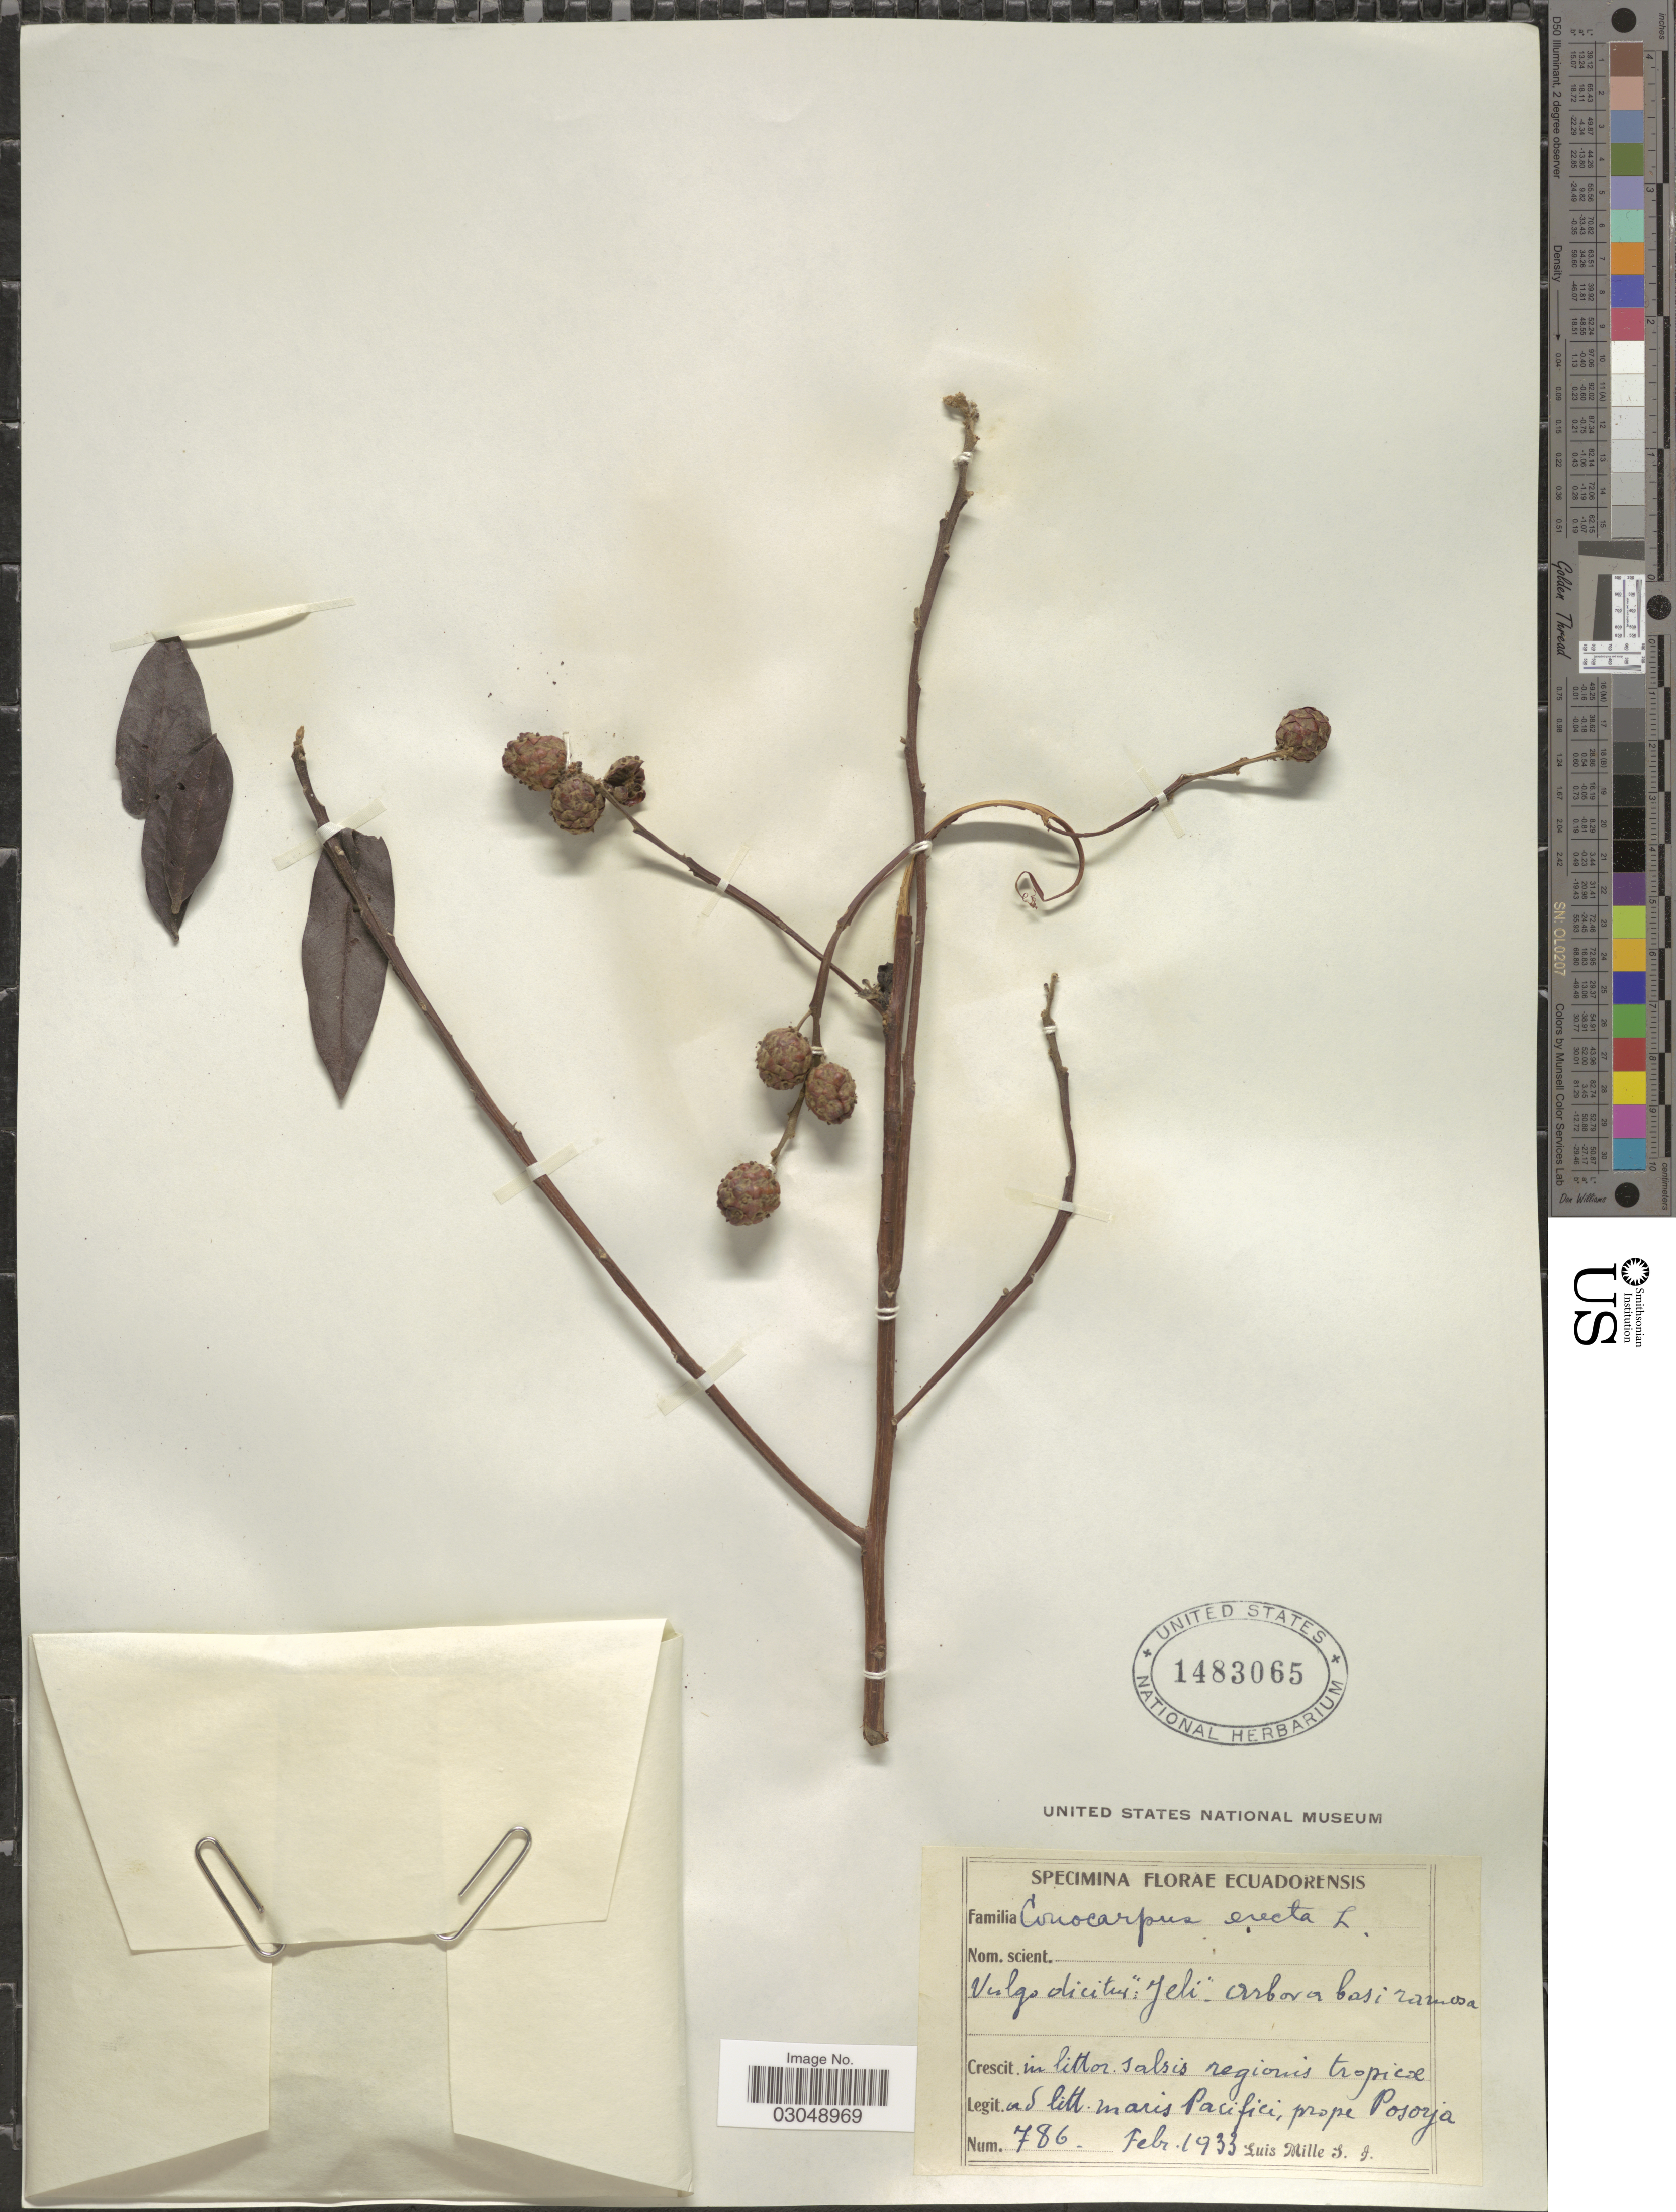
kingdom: Plantae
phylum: Tracheophyta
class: Magnoliopsida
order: Myrtales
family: Combretaceae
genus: Conocarpus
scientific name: Conocarpus erectus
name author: L.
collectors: L. Mille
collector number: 786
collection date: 1933-02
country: Ecuador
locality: In littor. salsis regionis tropicae ad litt. maris Pacifici, prope Pasorja.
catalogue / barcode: US 1483065